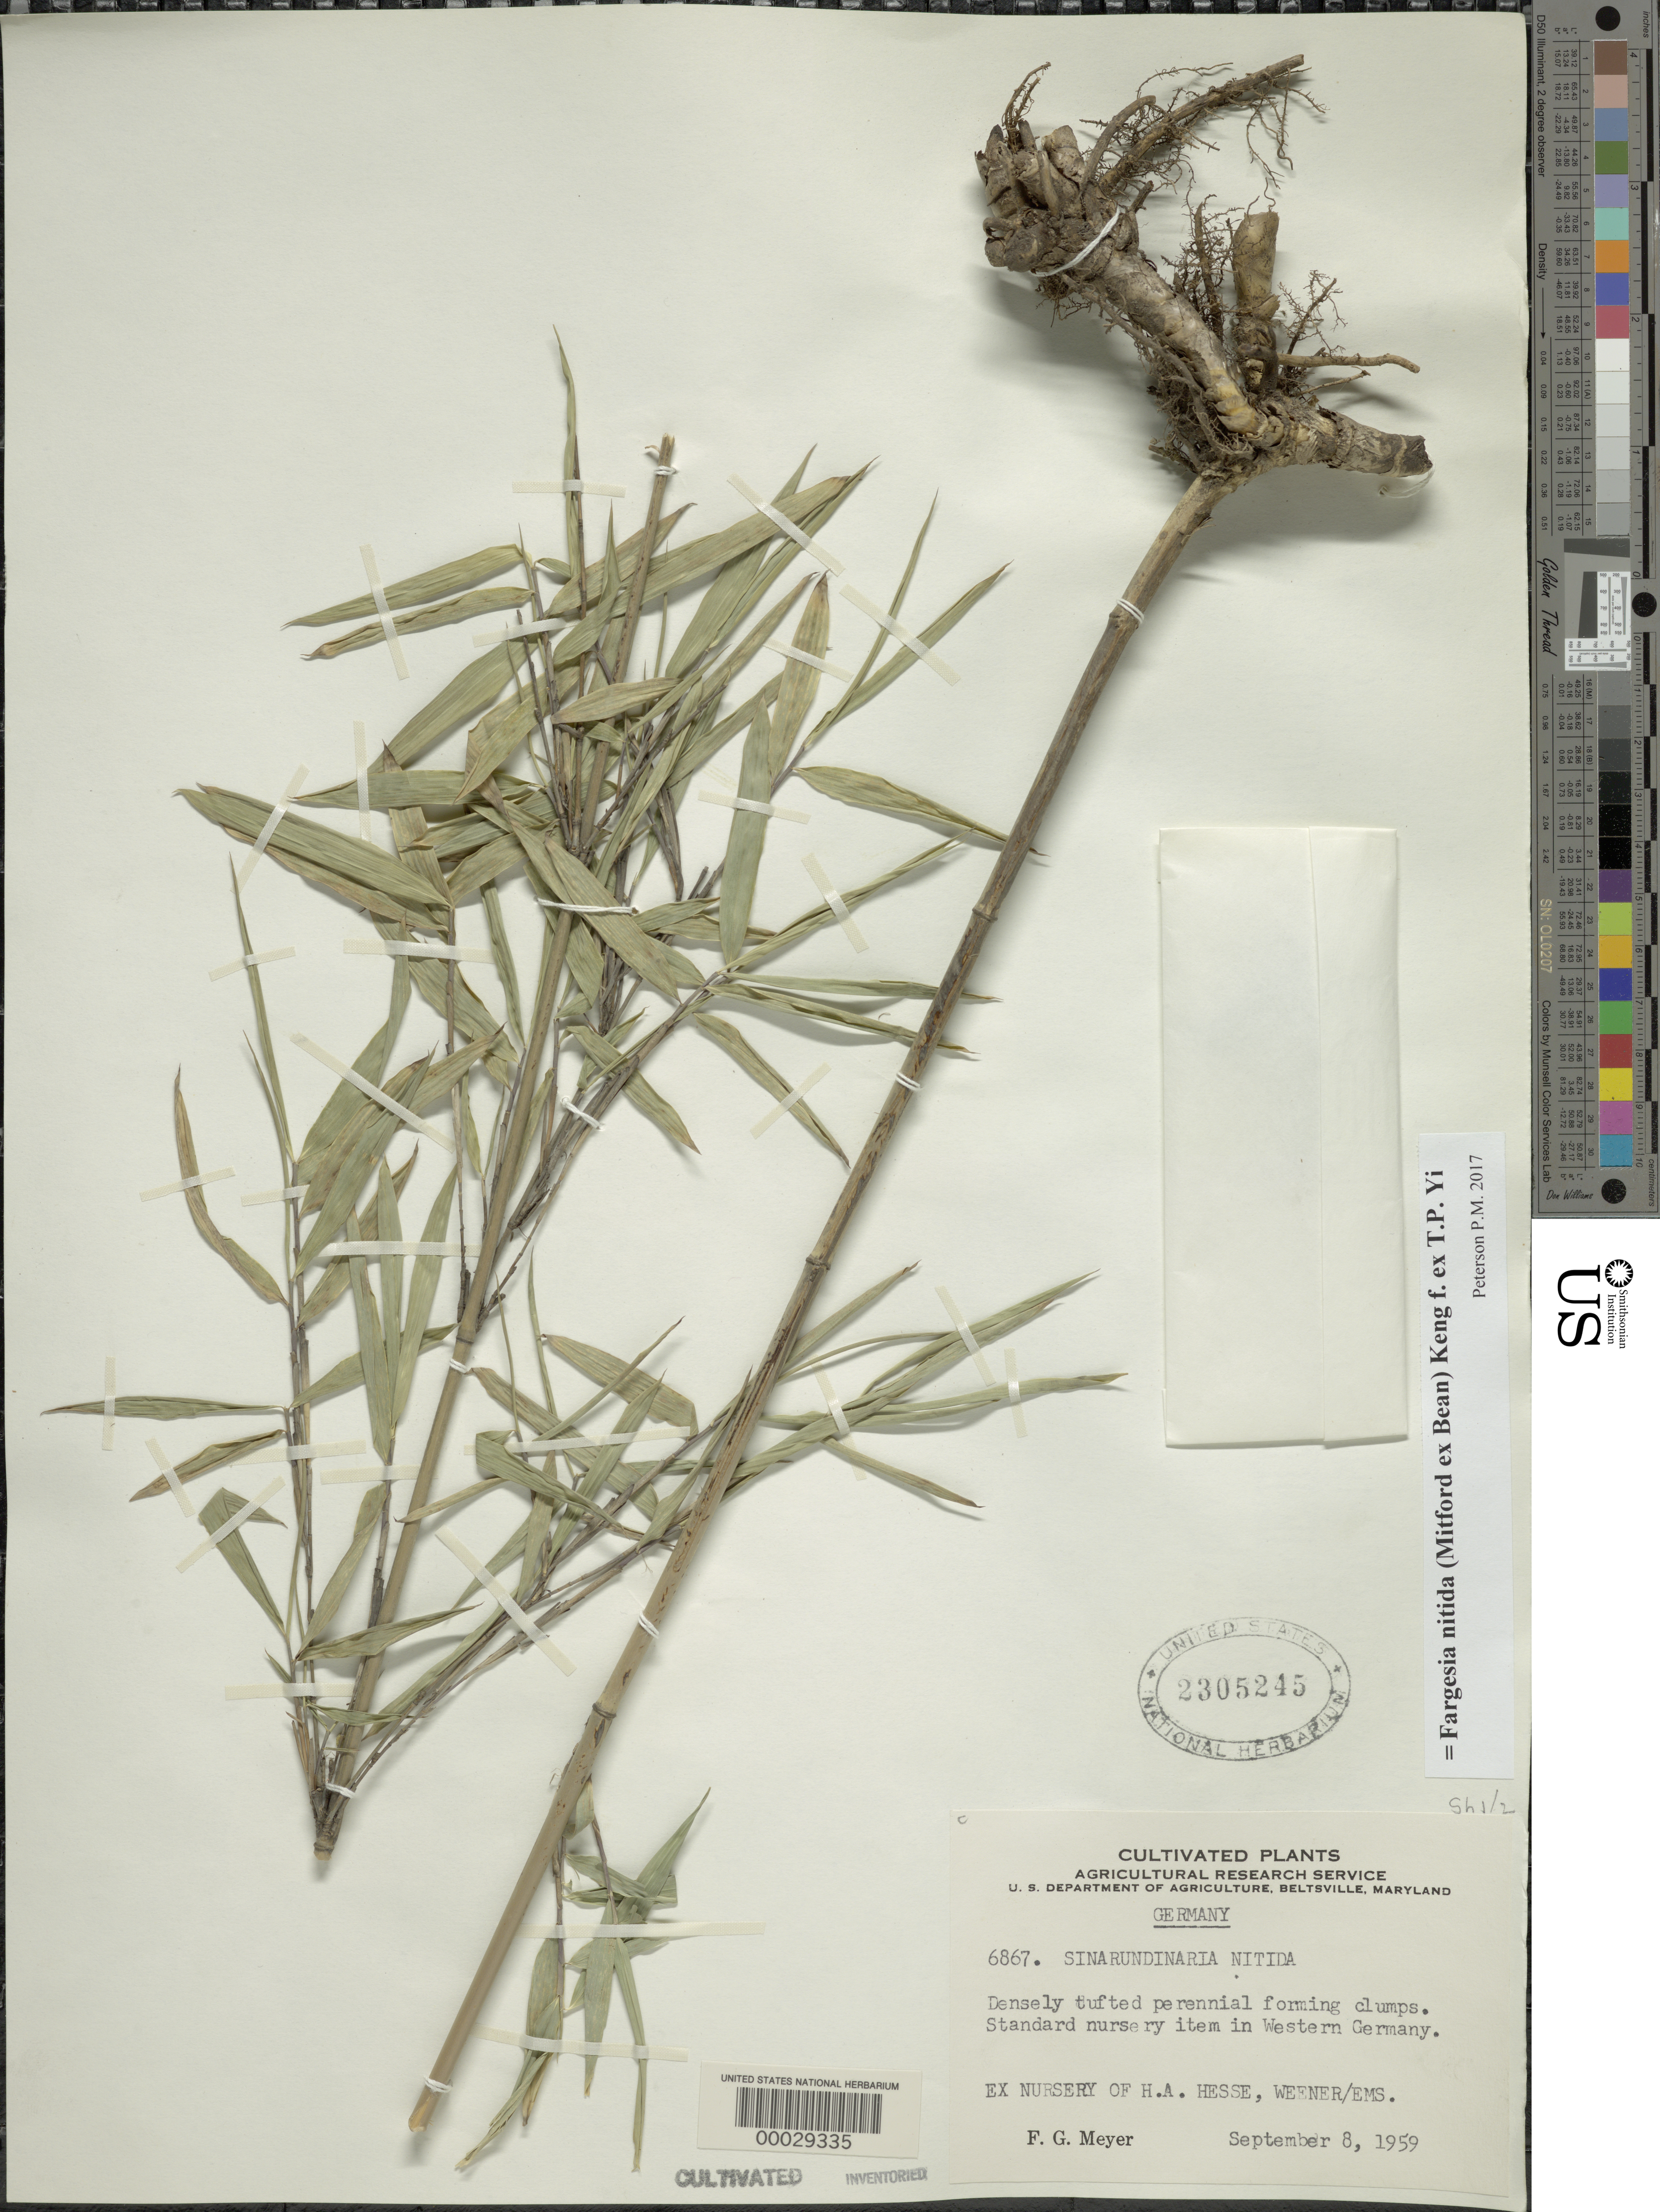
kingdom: Plantae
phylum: Tracheophyta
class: Liliopsida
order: Poales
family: Poaceae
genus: Fargesia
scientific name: Fargesia nitida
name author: (Mitford ex Stapf) Keng f. ex T.P. Yi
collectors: F. G. Meyer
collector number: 6867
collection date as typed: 08 Sep 1959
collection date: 1959-09-08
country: Germany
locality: Nursery of h.a. hesse, weener/ems, "west germany"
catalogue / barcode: US 2305245